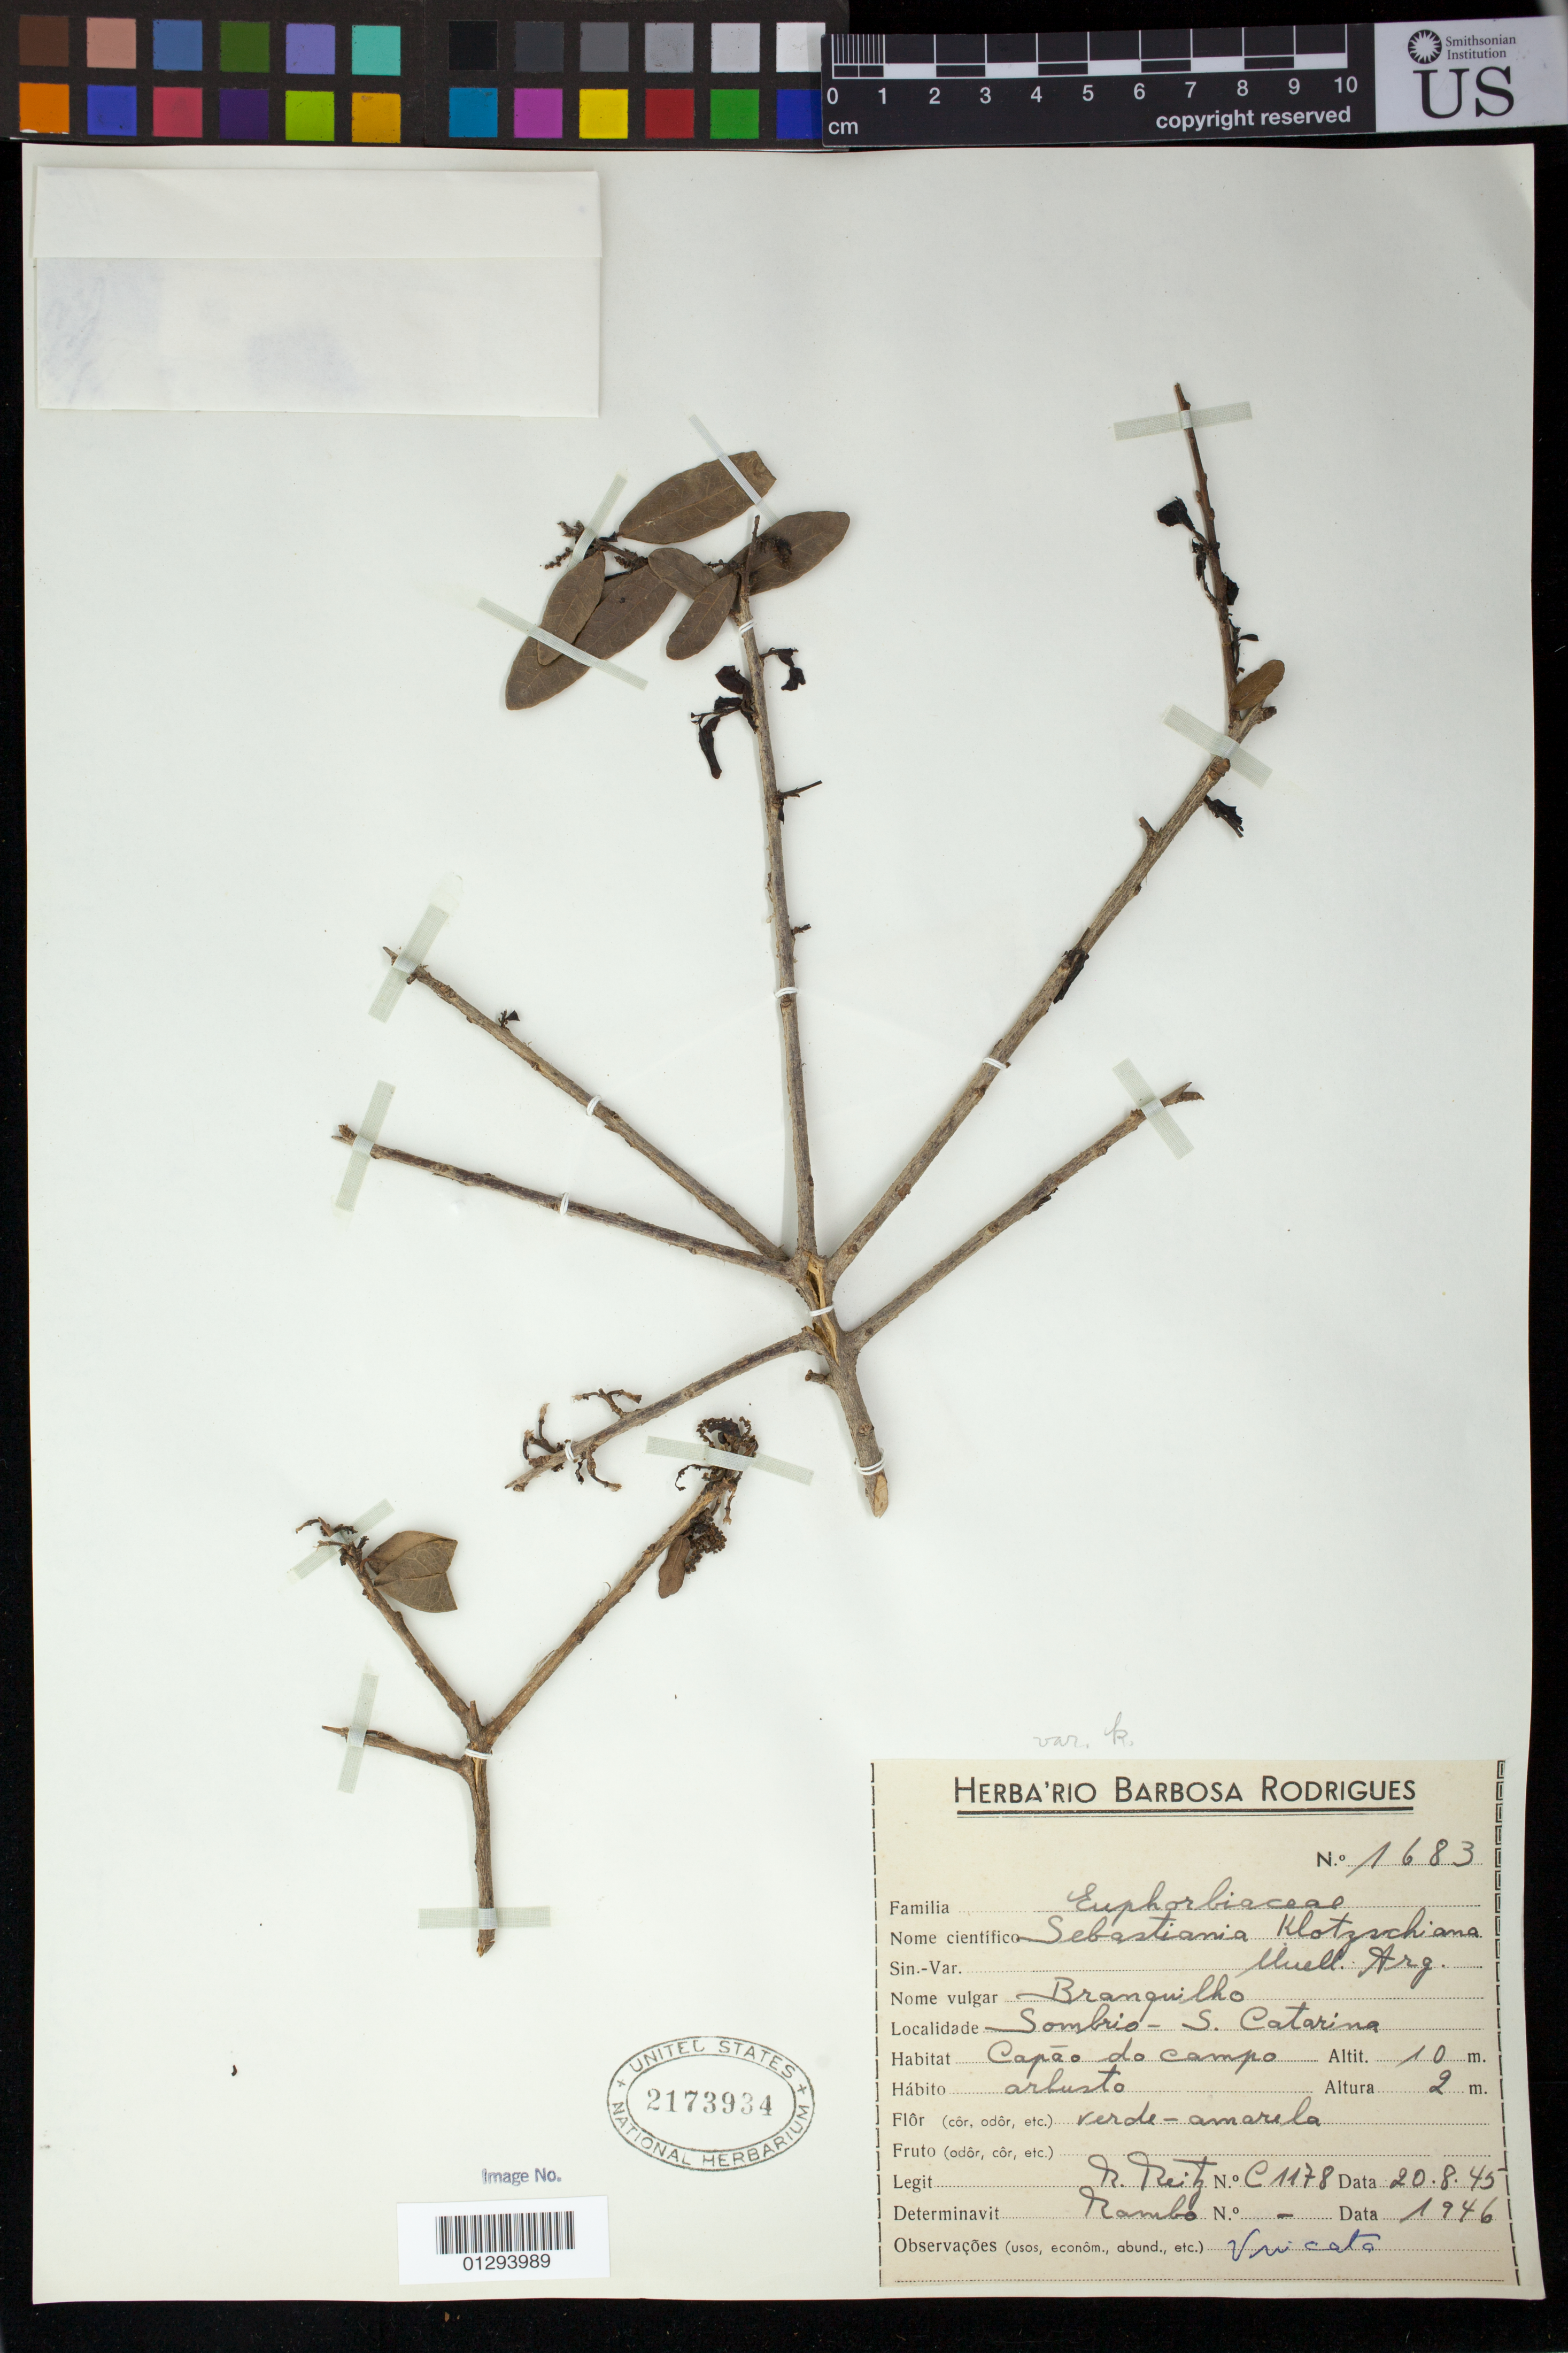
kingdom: Plantae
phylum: Tracheophyta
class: Magnoliopsida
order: Malpighiales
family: Euphorbiaceae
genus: Sebastiania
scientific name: Sebastiania commersoniana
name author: (Baill.) L.B. Sm. & Downs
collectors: R. Reitz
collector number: C1178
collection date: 1945-08-20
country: Brazil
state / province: Santa Catarina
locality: Sombrio.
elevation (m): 10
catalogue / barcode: US 2173934